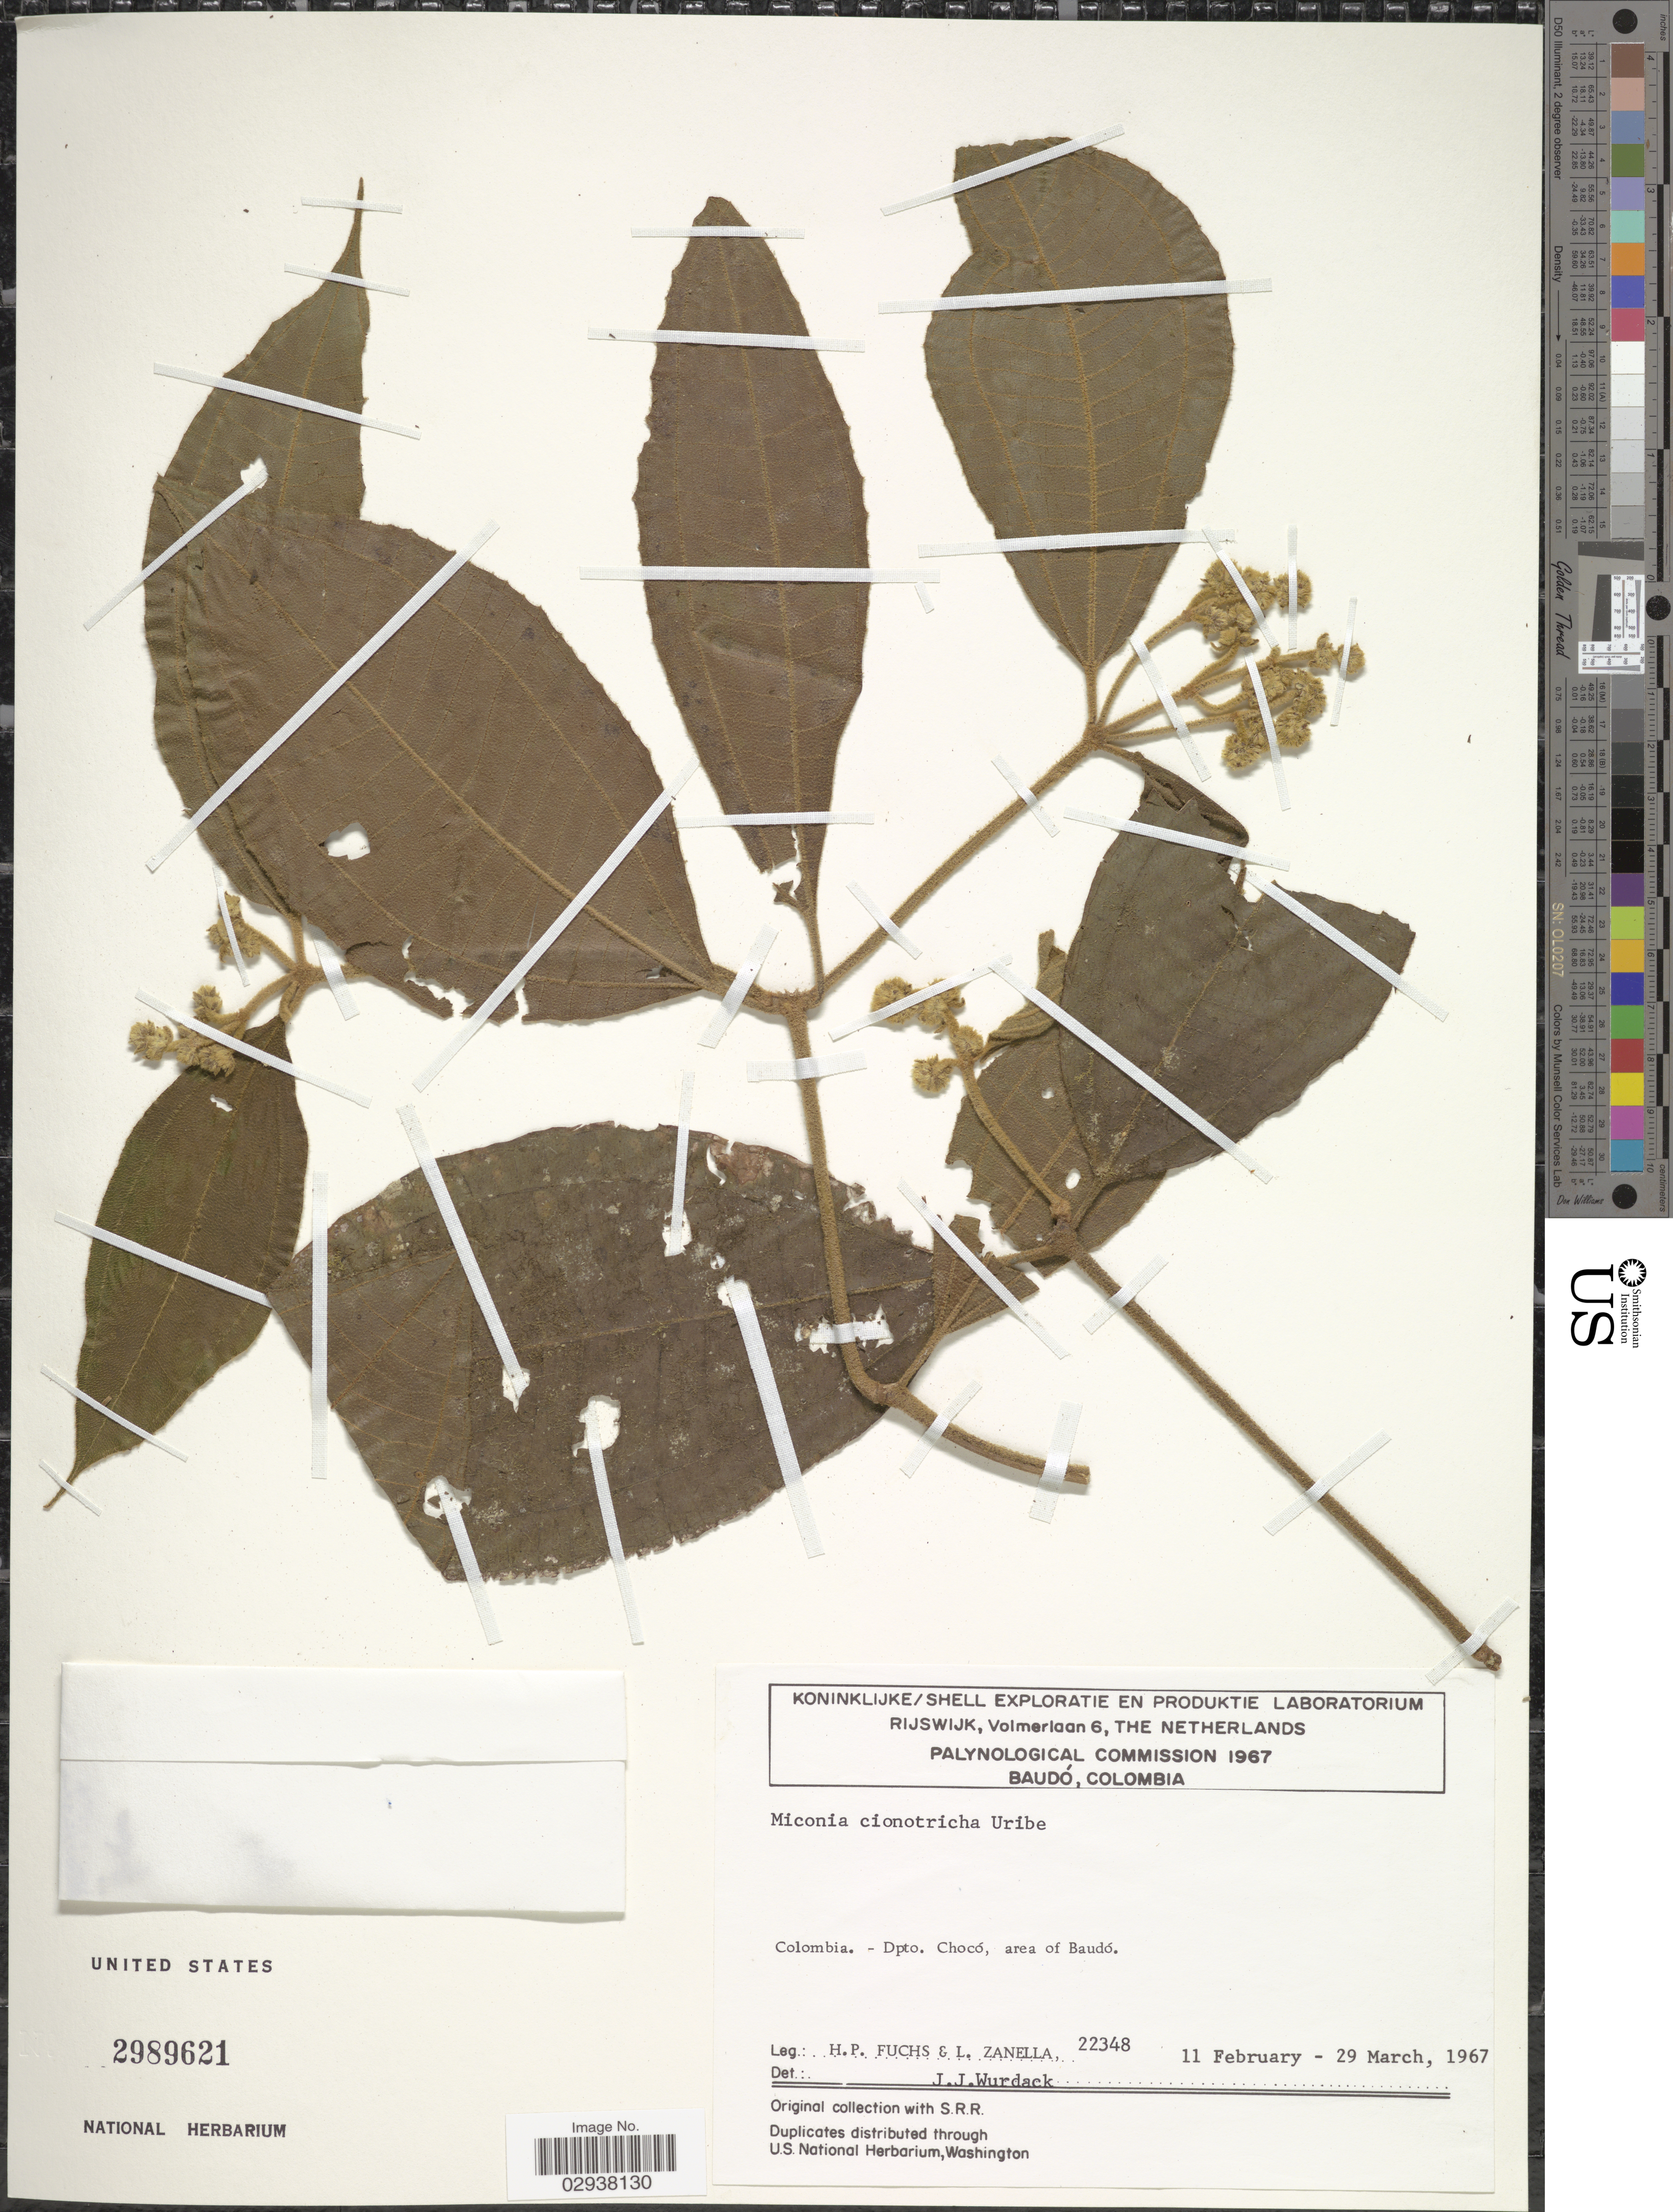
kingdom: Plantae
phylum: Tracheophyta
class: Magnoliopsida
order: Myrtales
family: Melastomataceae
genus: Miconia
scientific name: Miconia cionotricha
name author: L. Uribe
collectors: H. P. Fuchs & L. Zanella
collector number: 22348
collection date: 1967-02-11/1967-03-29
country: Colombia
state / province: Chocó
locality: Dpto. Chocó, area of Baudó.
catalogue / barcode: US 2989621